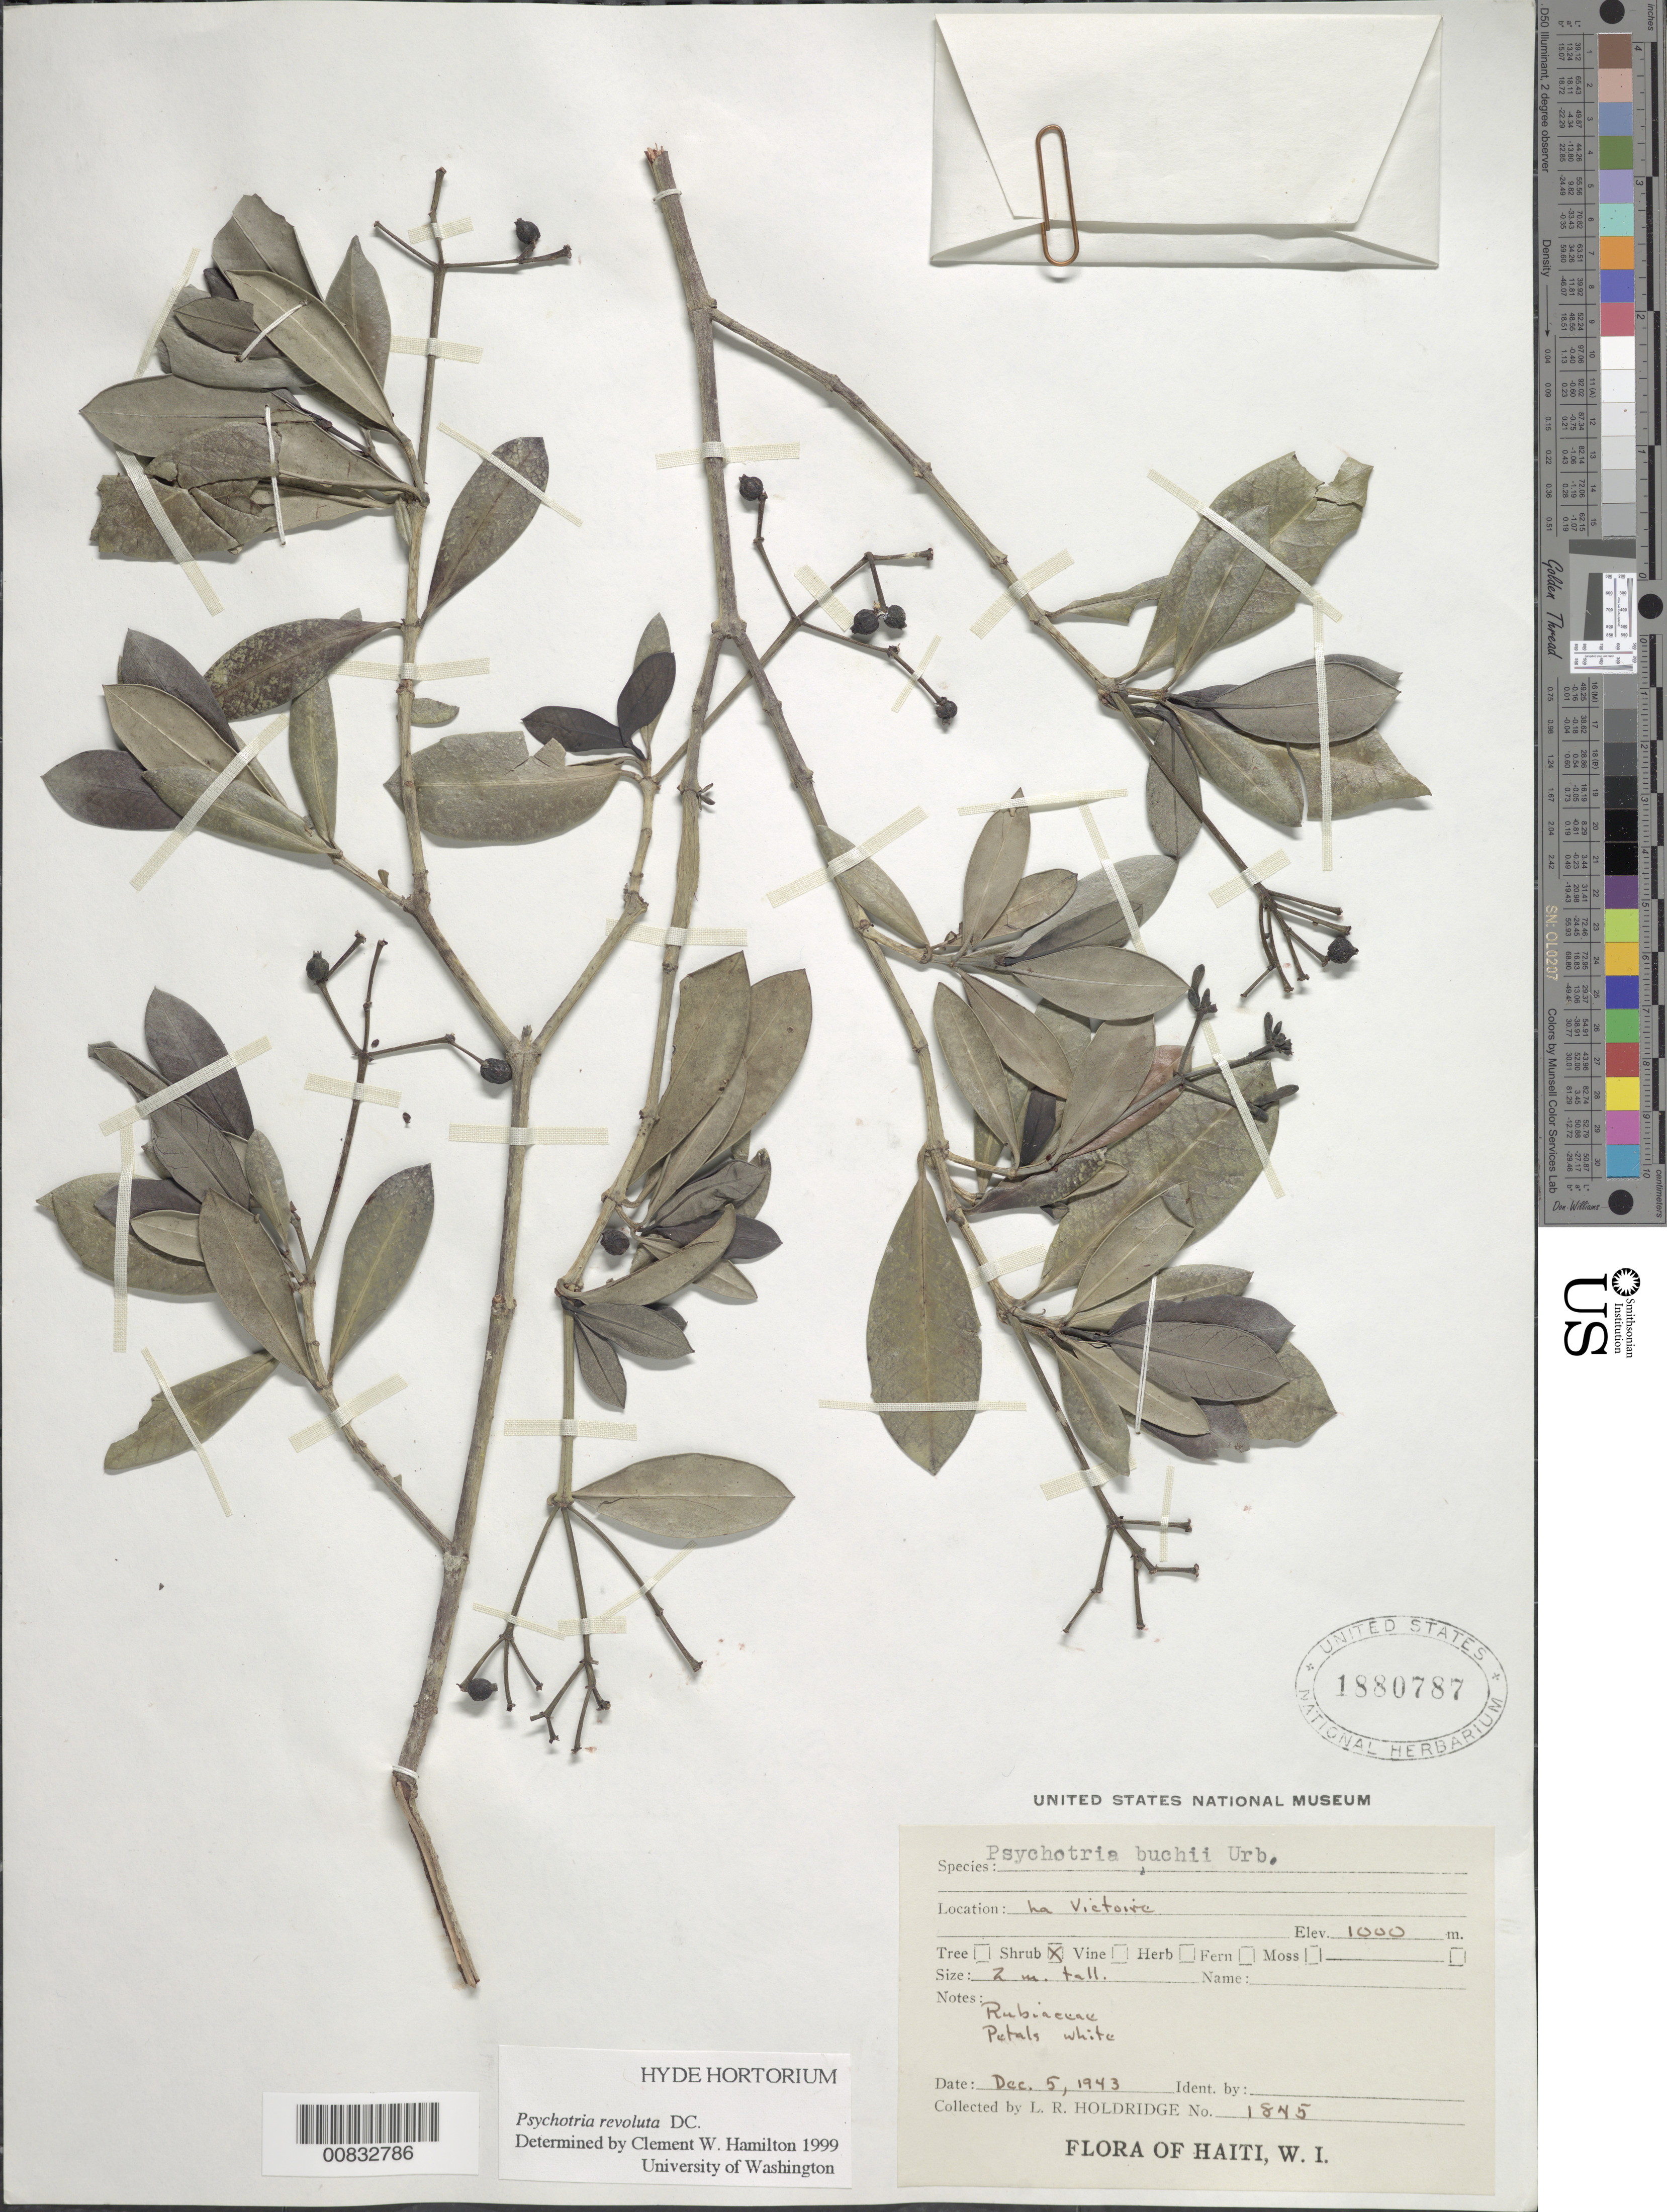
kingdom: Plantae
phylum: Tracheophyta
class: Magnoliopsida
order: Gentianales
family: Rubiaceae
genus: Psychotria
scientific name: Psychotria revoluta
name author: DC.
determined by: Hamilton, C. W.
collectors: L. Holdridge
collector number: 1845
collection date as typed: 05 Dec 1943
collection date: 1943-12-05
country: Haiti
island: Hispaniola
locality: La Victoire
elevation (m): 1000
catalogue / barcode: US 1880787